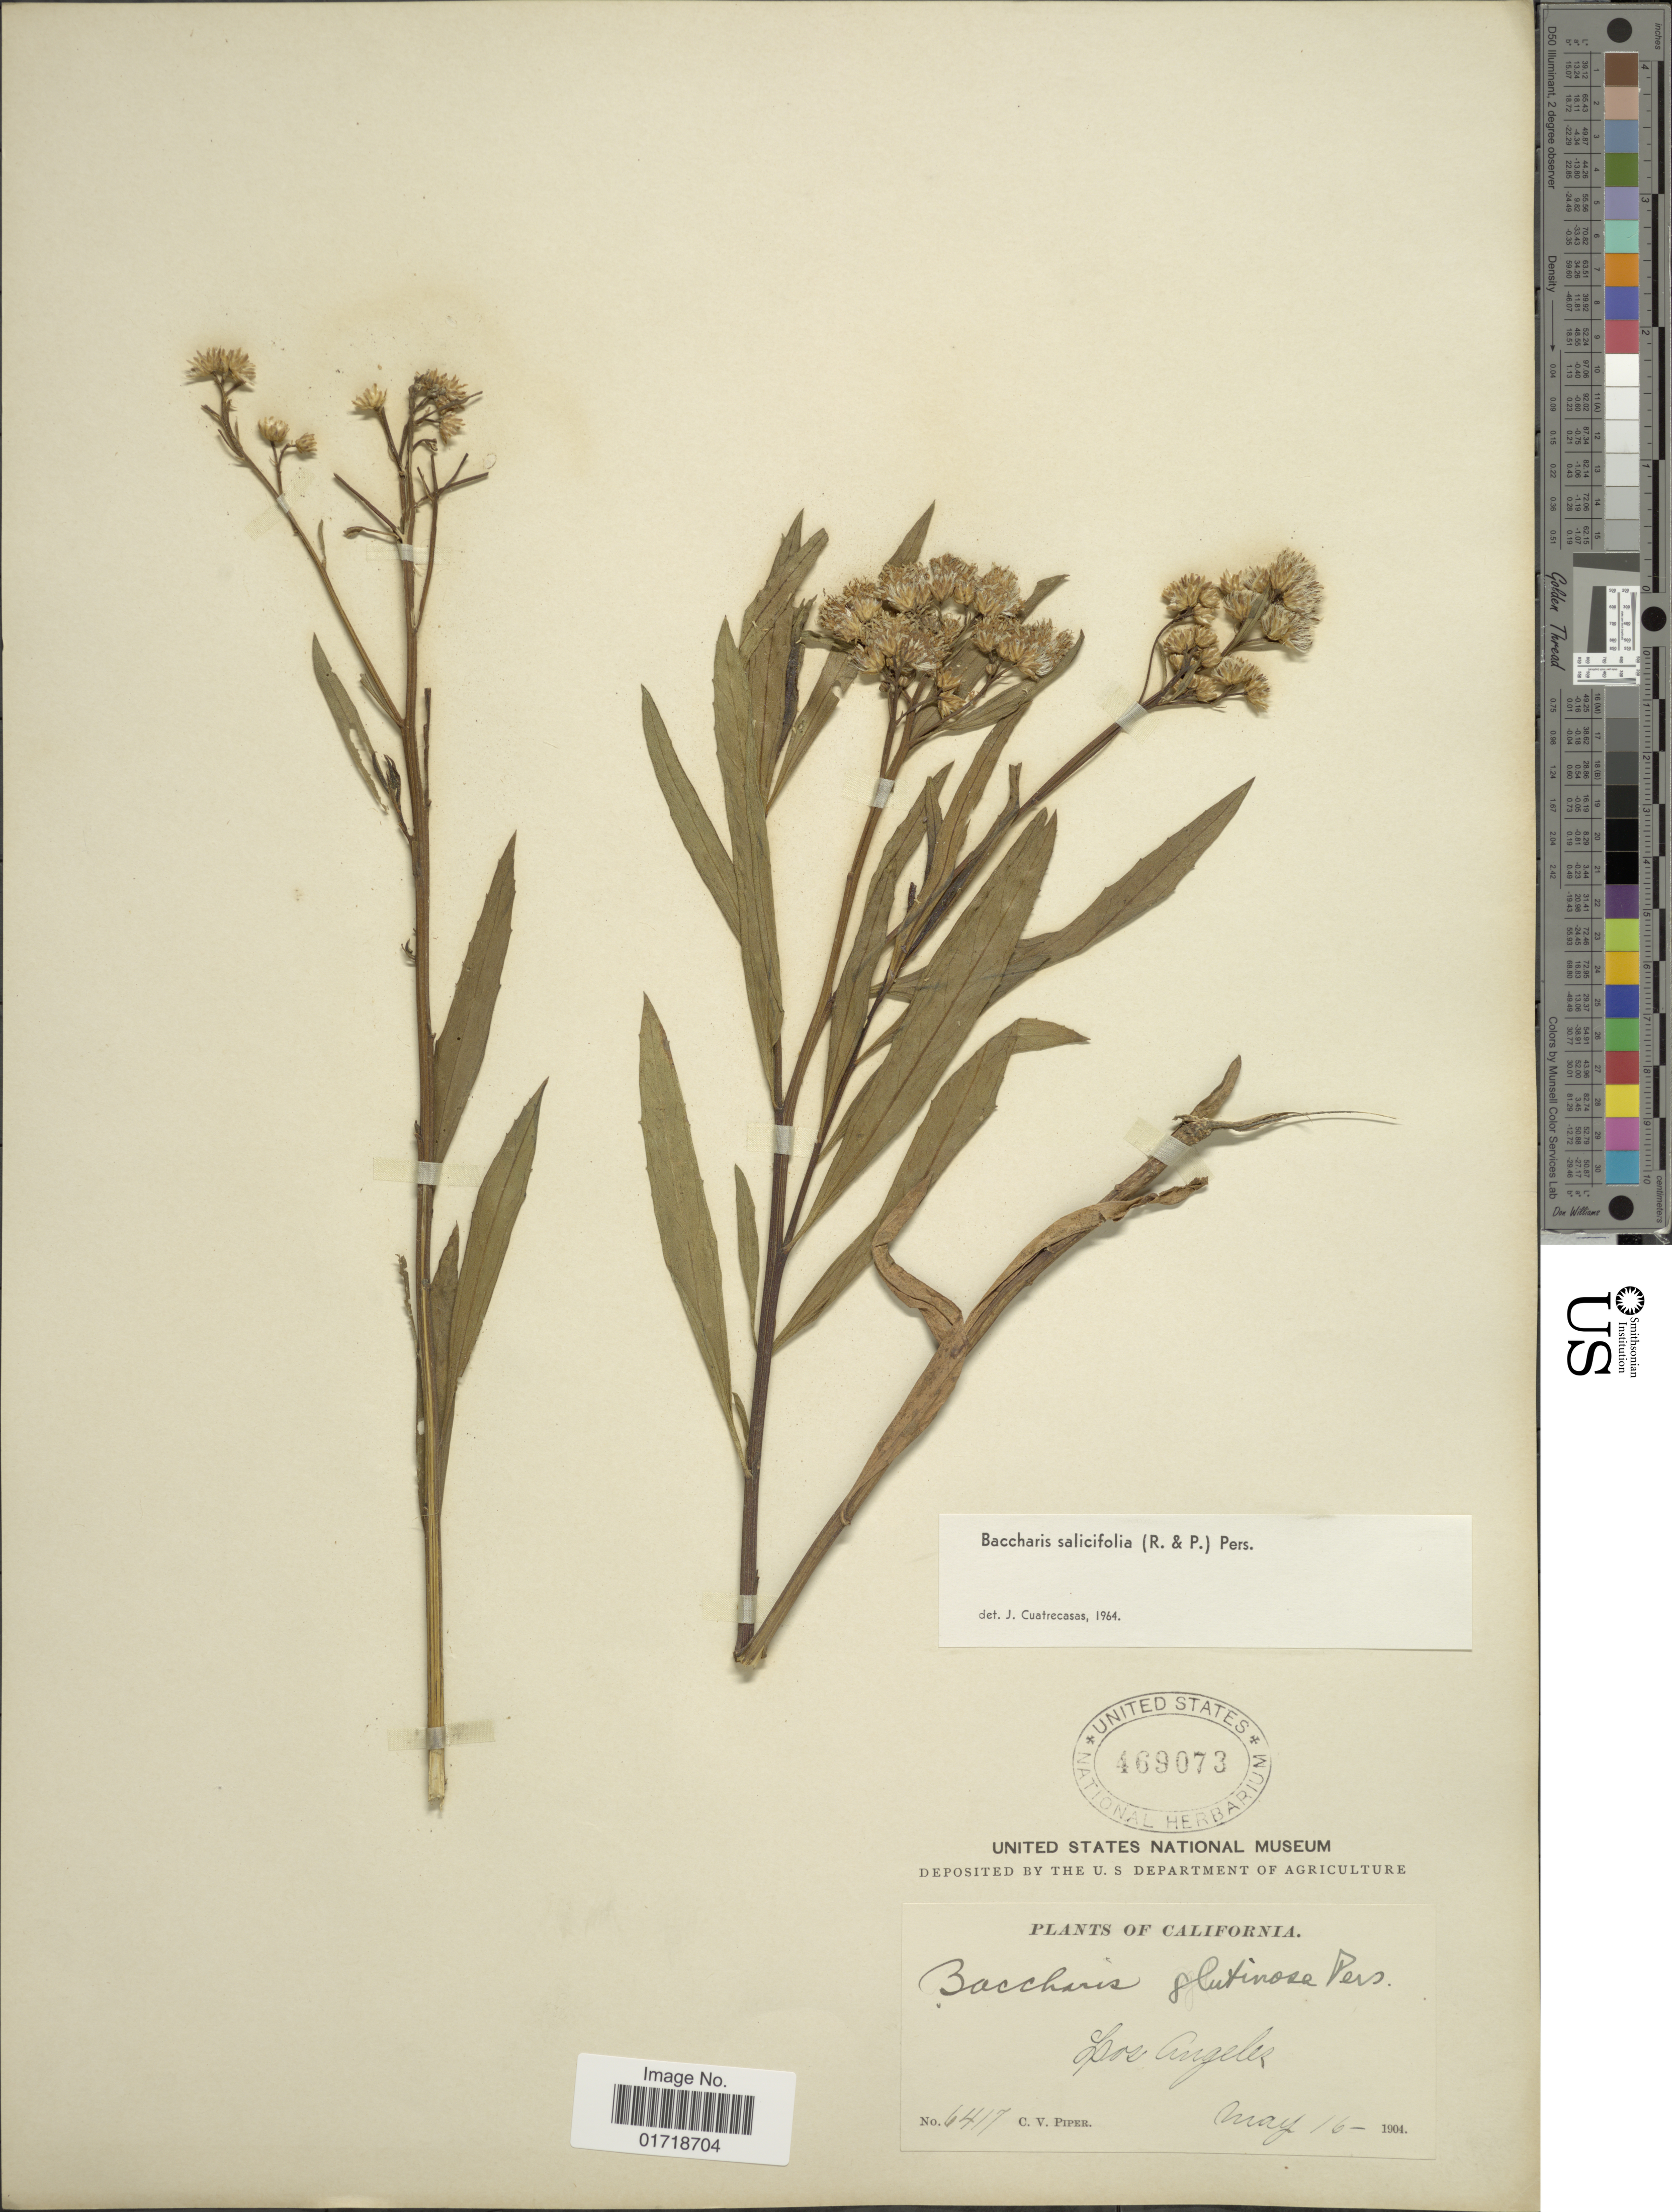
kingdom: Plantae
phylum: Tracheophyta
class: Magnoliopsida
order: Asterales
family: Asteraceae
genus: Baccharis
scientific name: Baccharis glutinosa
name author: Pers.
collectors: C. V. Piper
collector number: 6417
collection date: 1904-05-16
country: United States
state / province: California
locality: Las Angeles.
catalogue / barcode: US 469073